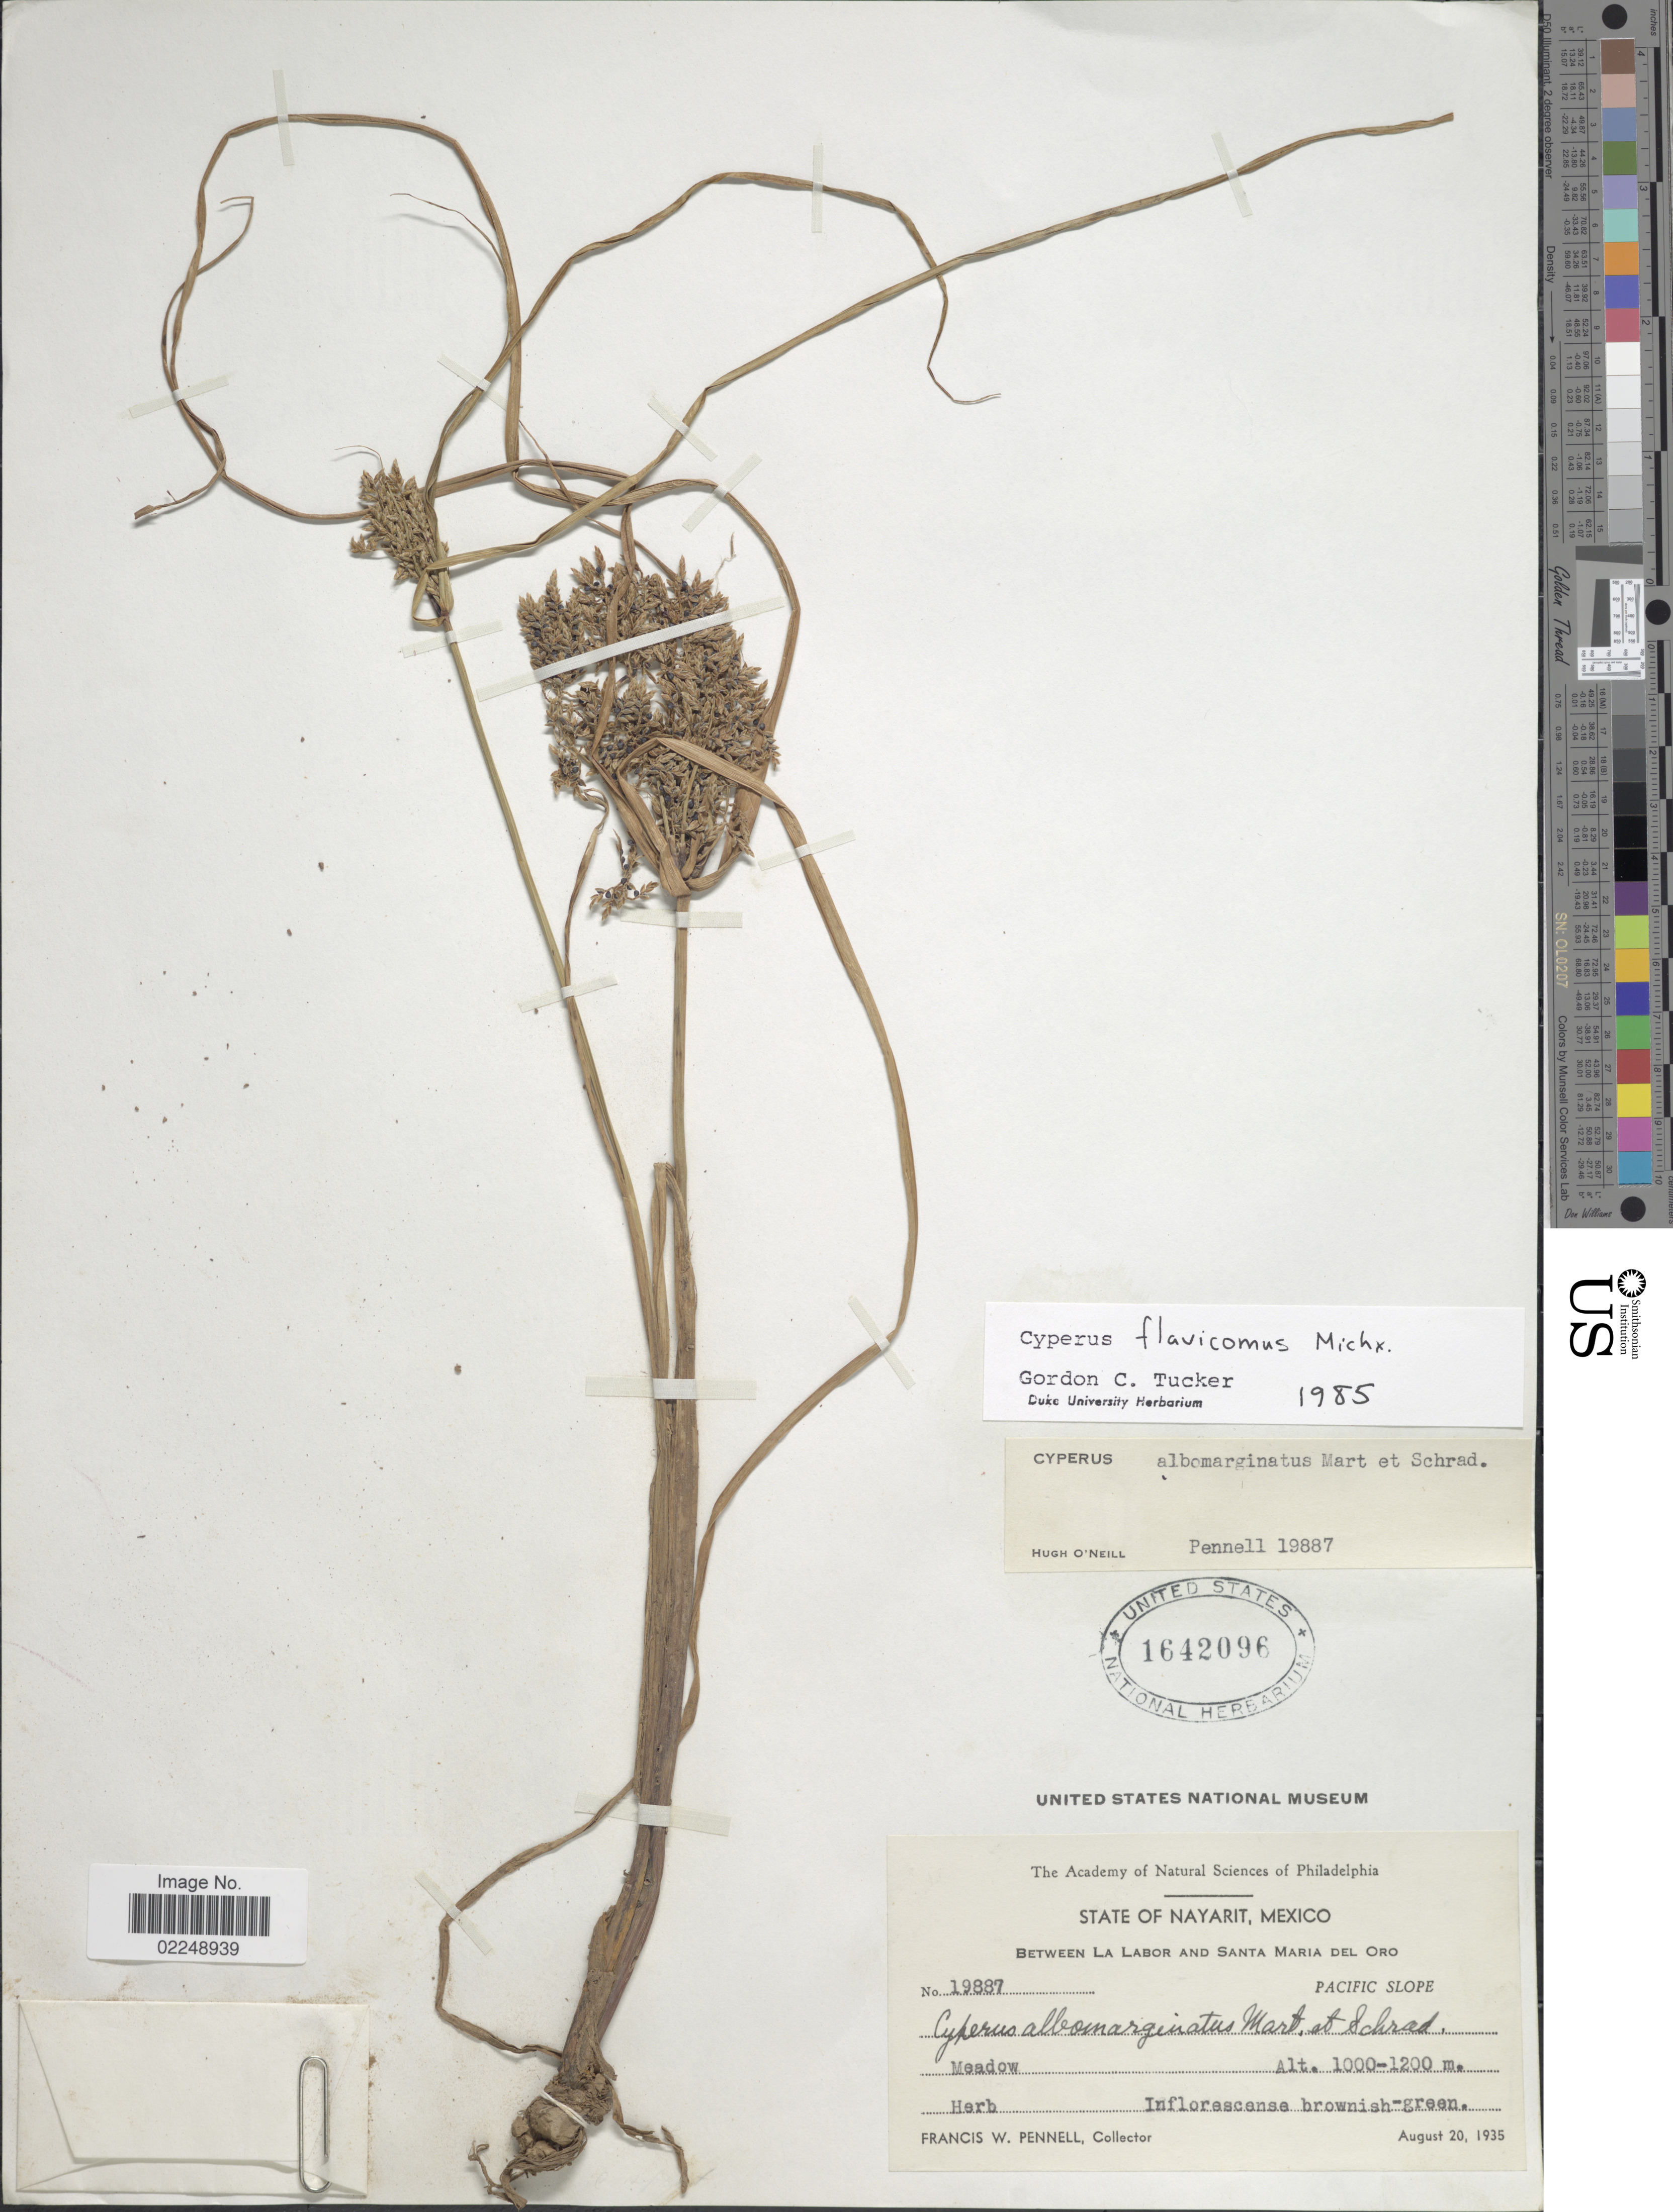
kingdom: Plantae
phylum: Tracheophyta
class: Liliopsida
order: Poales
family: Cyperaceae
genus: Cyperus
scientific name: Cyperus flavicomus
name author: Michx.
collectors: F. W. Pennell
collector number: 19887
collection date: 1935-08-20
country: Mexico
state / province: Nayarit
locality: Between La Labor and Santa Maria del Oro, Pacific Slope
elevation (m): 1000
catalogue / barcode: US 1642096